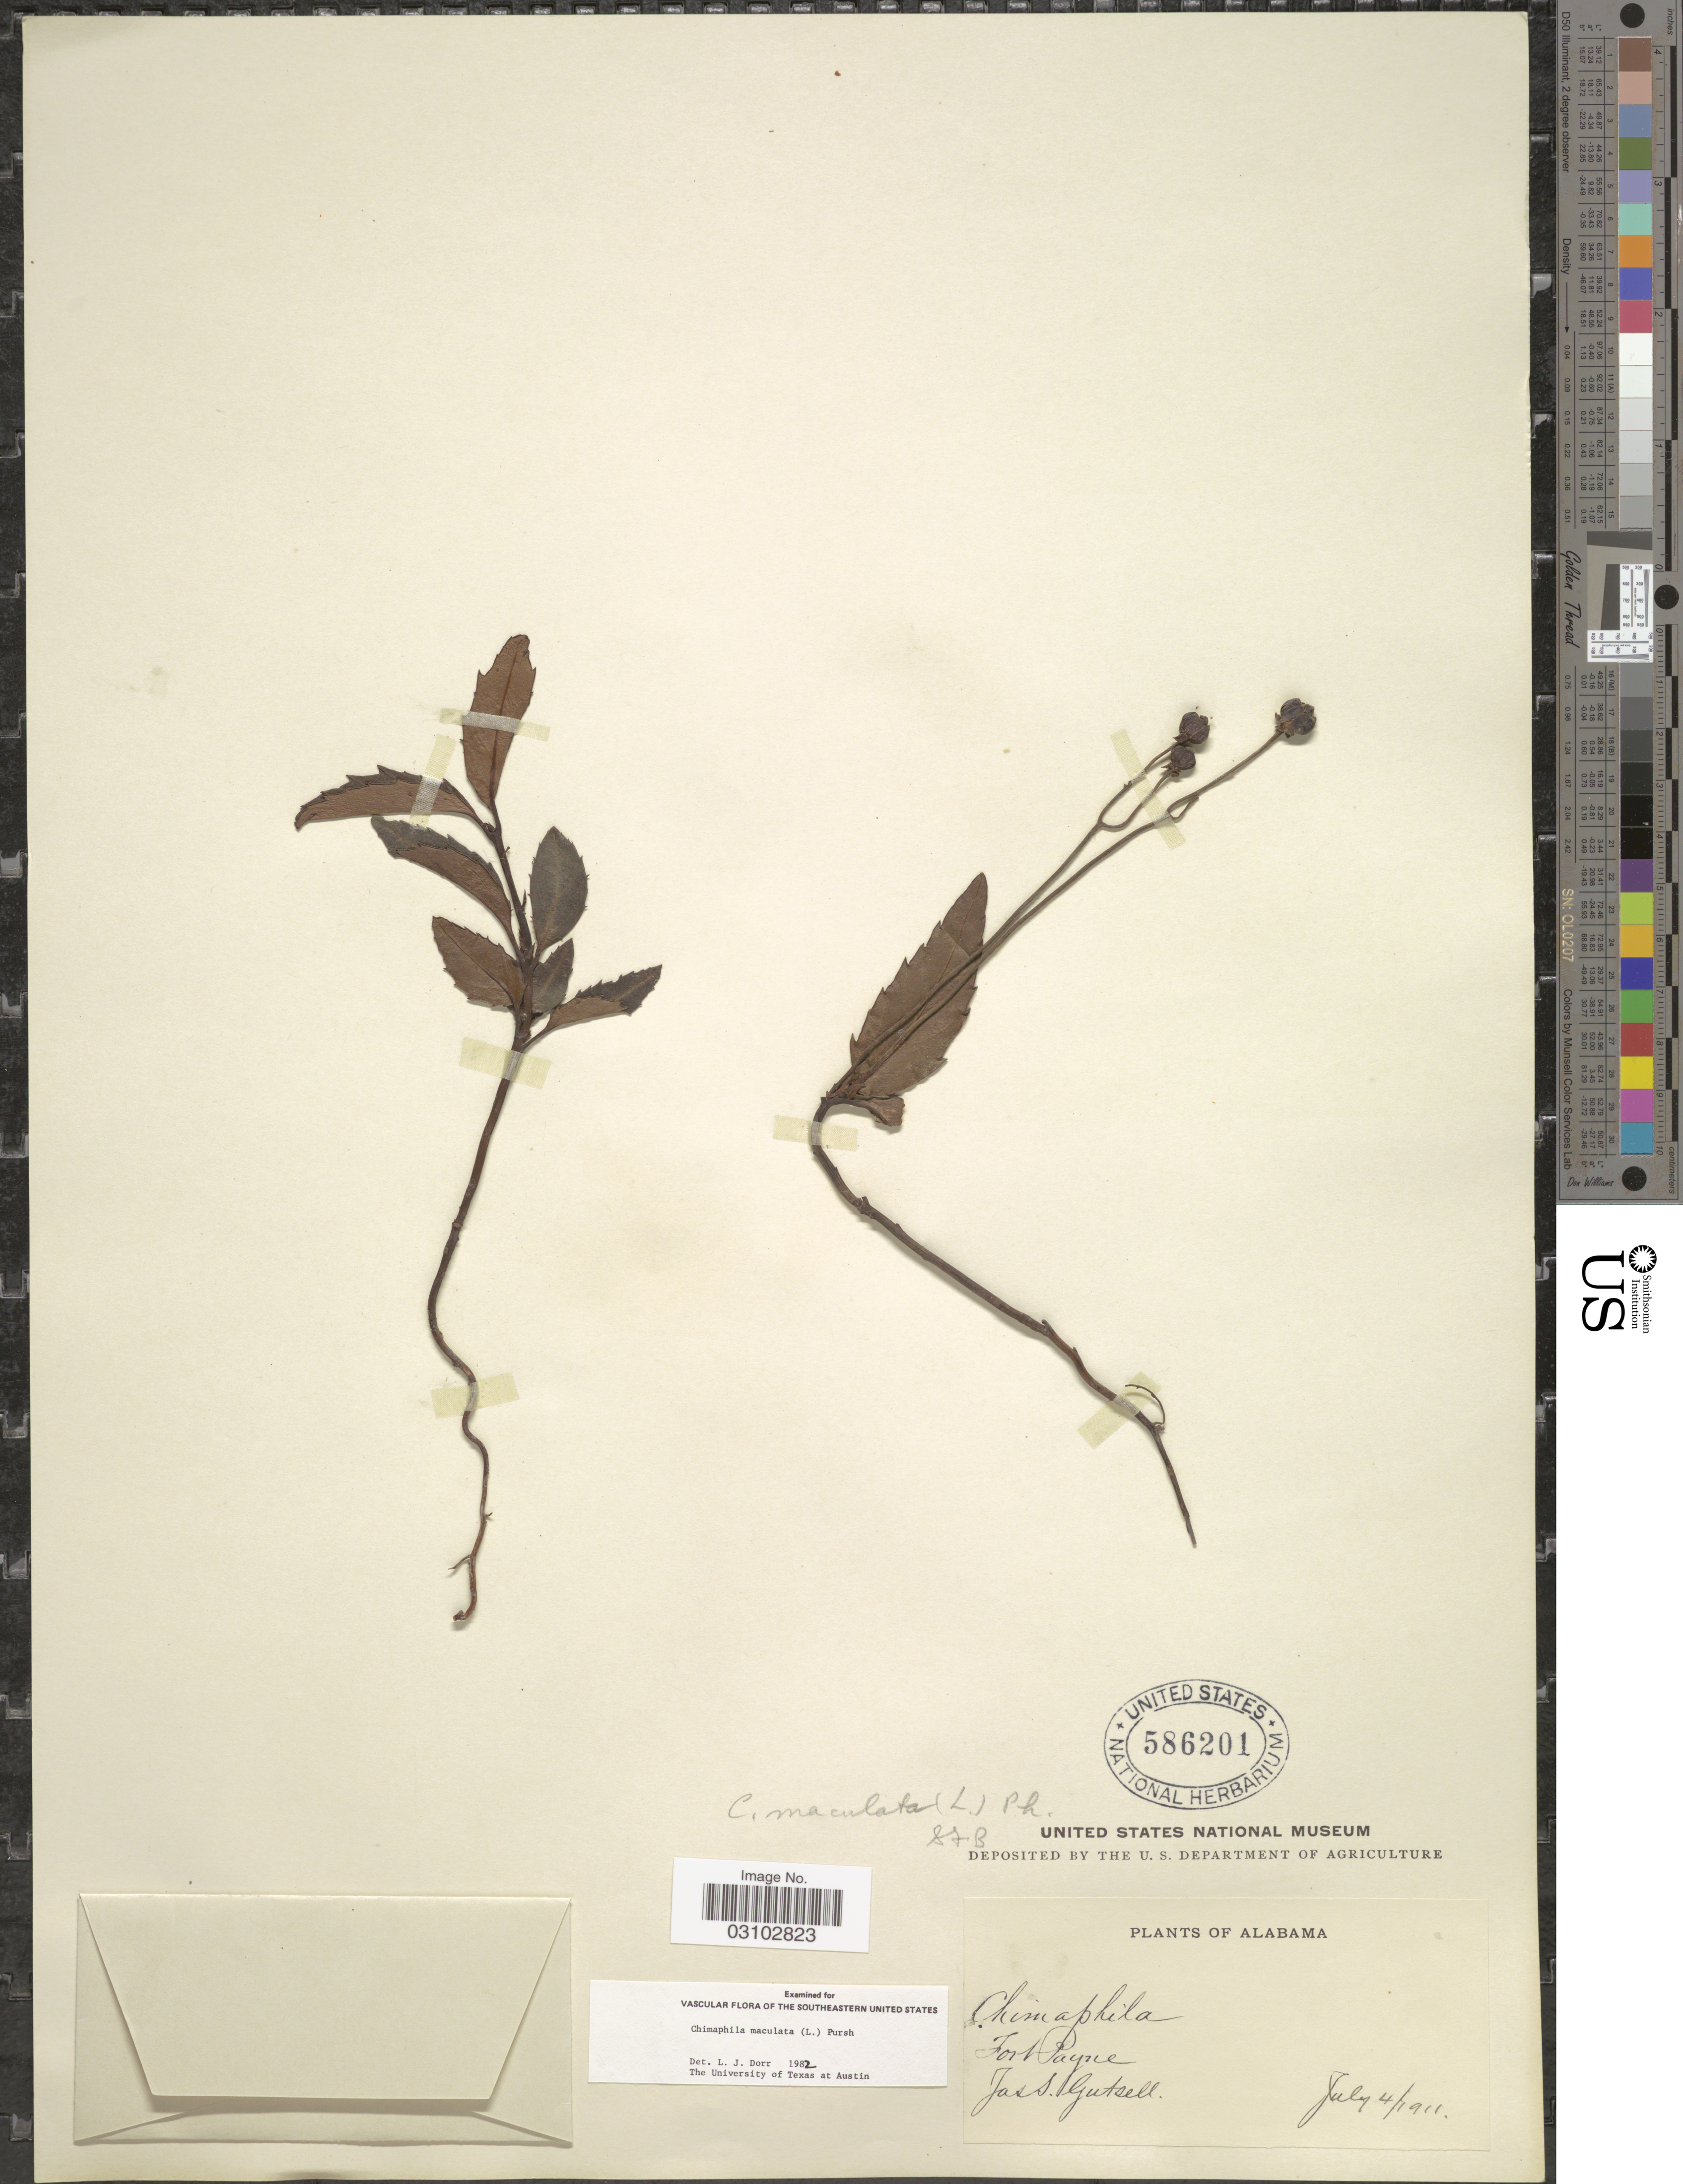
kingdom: Plantae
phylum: Tracheophyta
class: Magnoliopsida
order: Ericales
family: Ericaceae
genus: Chimaphila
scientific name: Chimaphila maculata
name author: (L.) Pursh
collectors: J. Gutsell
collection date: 1911-07-04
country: United States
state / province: Alabama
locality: Fort Payne.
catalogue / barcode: US 586201